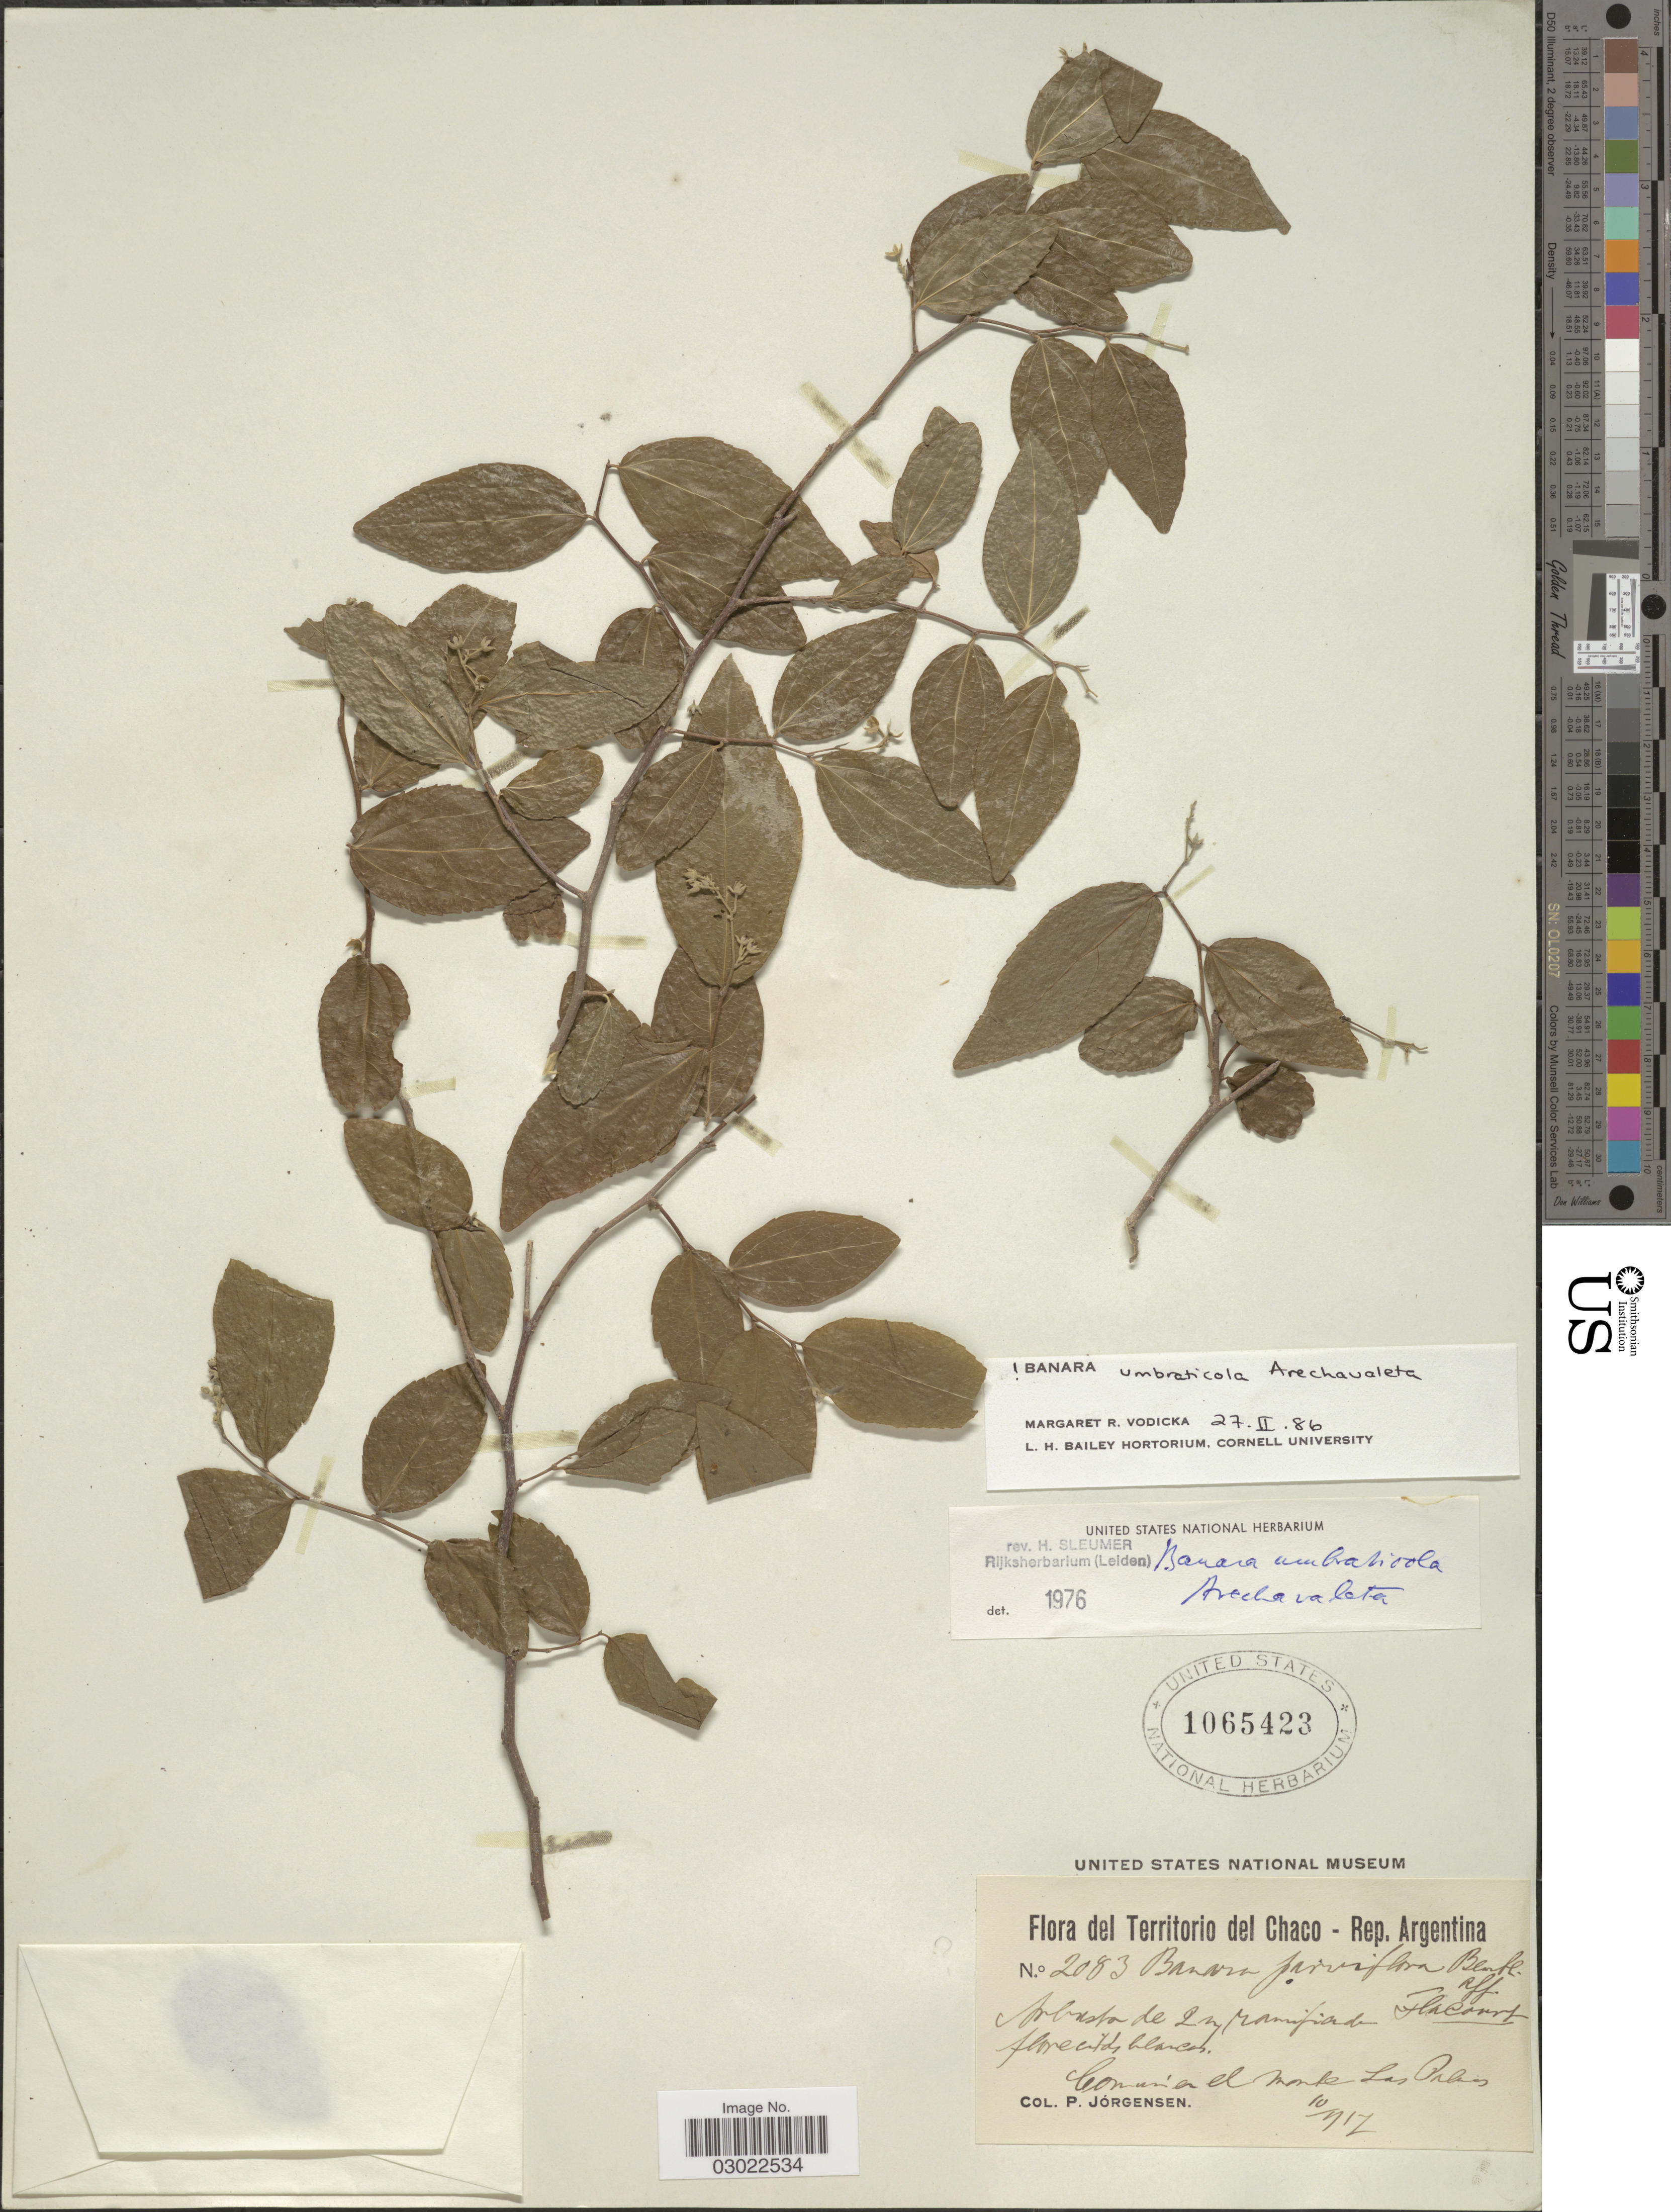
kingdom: Plantae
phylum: Tracheophyta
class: Magnoliopsida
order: Malpighiales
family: Salicaceae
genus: Banara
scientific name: Banara umbraticola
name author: Arechav.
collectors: P. Jörgensen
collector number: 2083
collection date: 1917-10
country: Argentina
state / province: Chaco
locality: Territorio del Chaco - Rep Argentina. Comun en el Monte Las Palmas.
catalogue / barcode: US 1065423